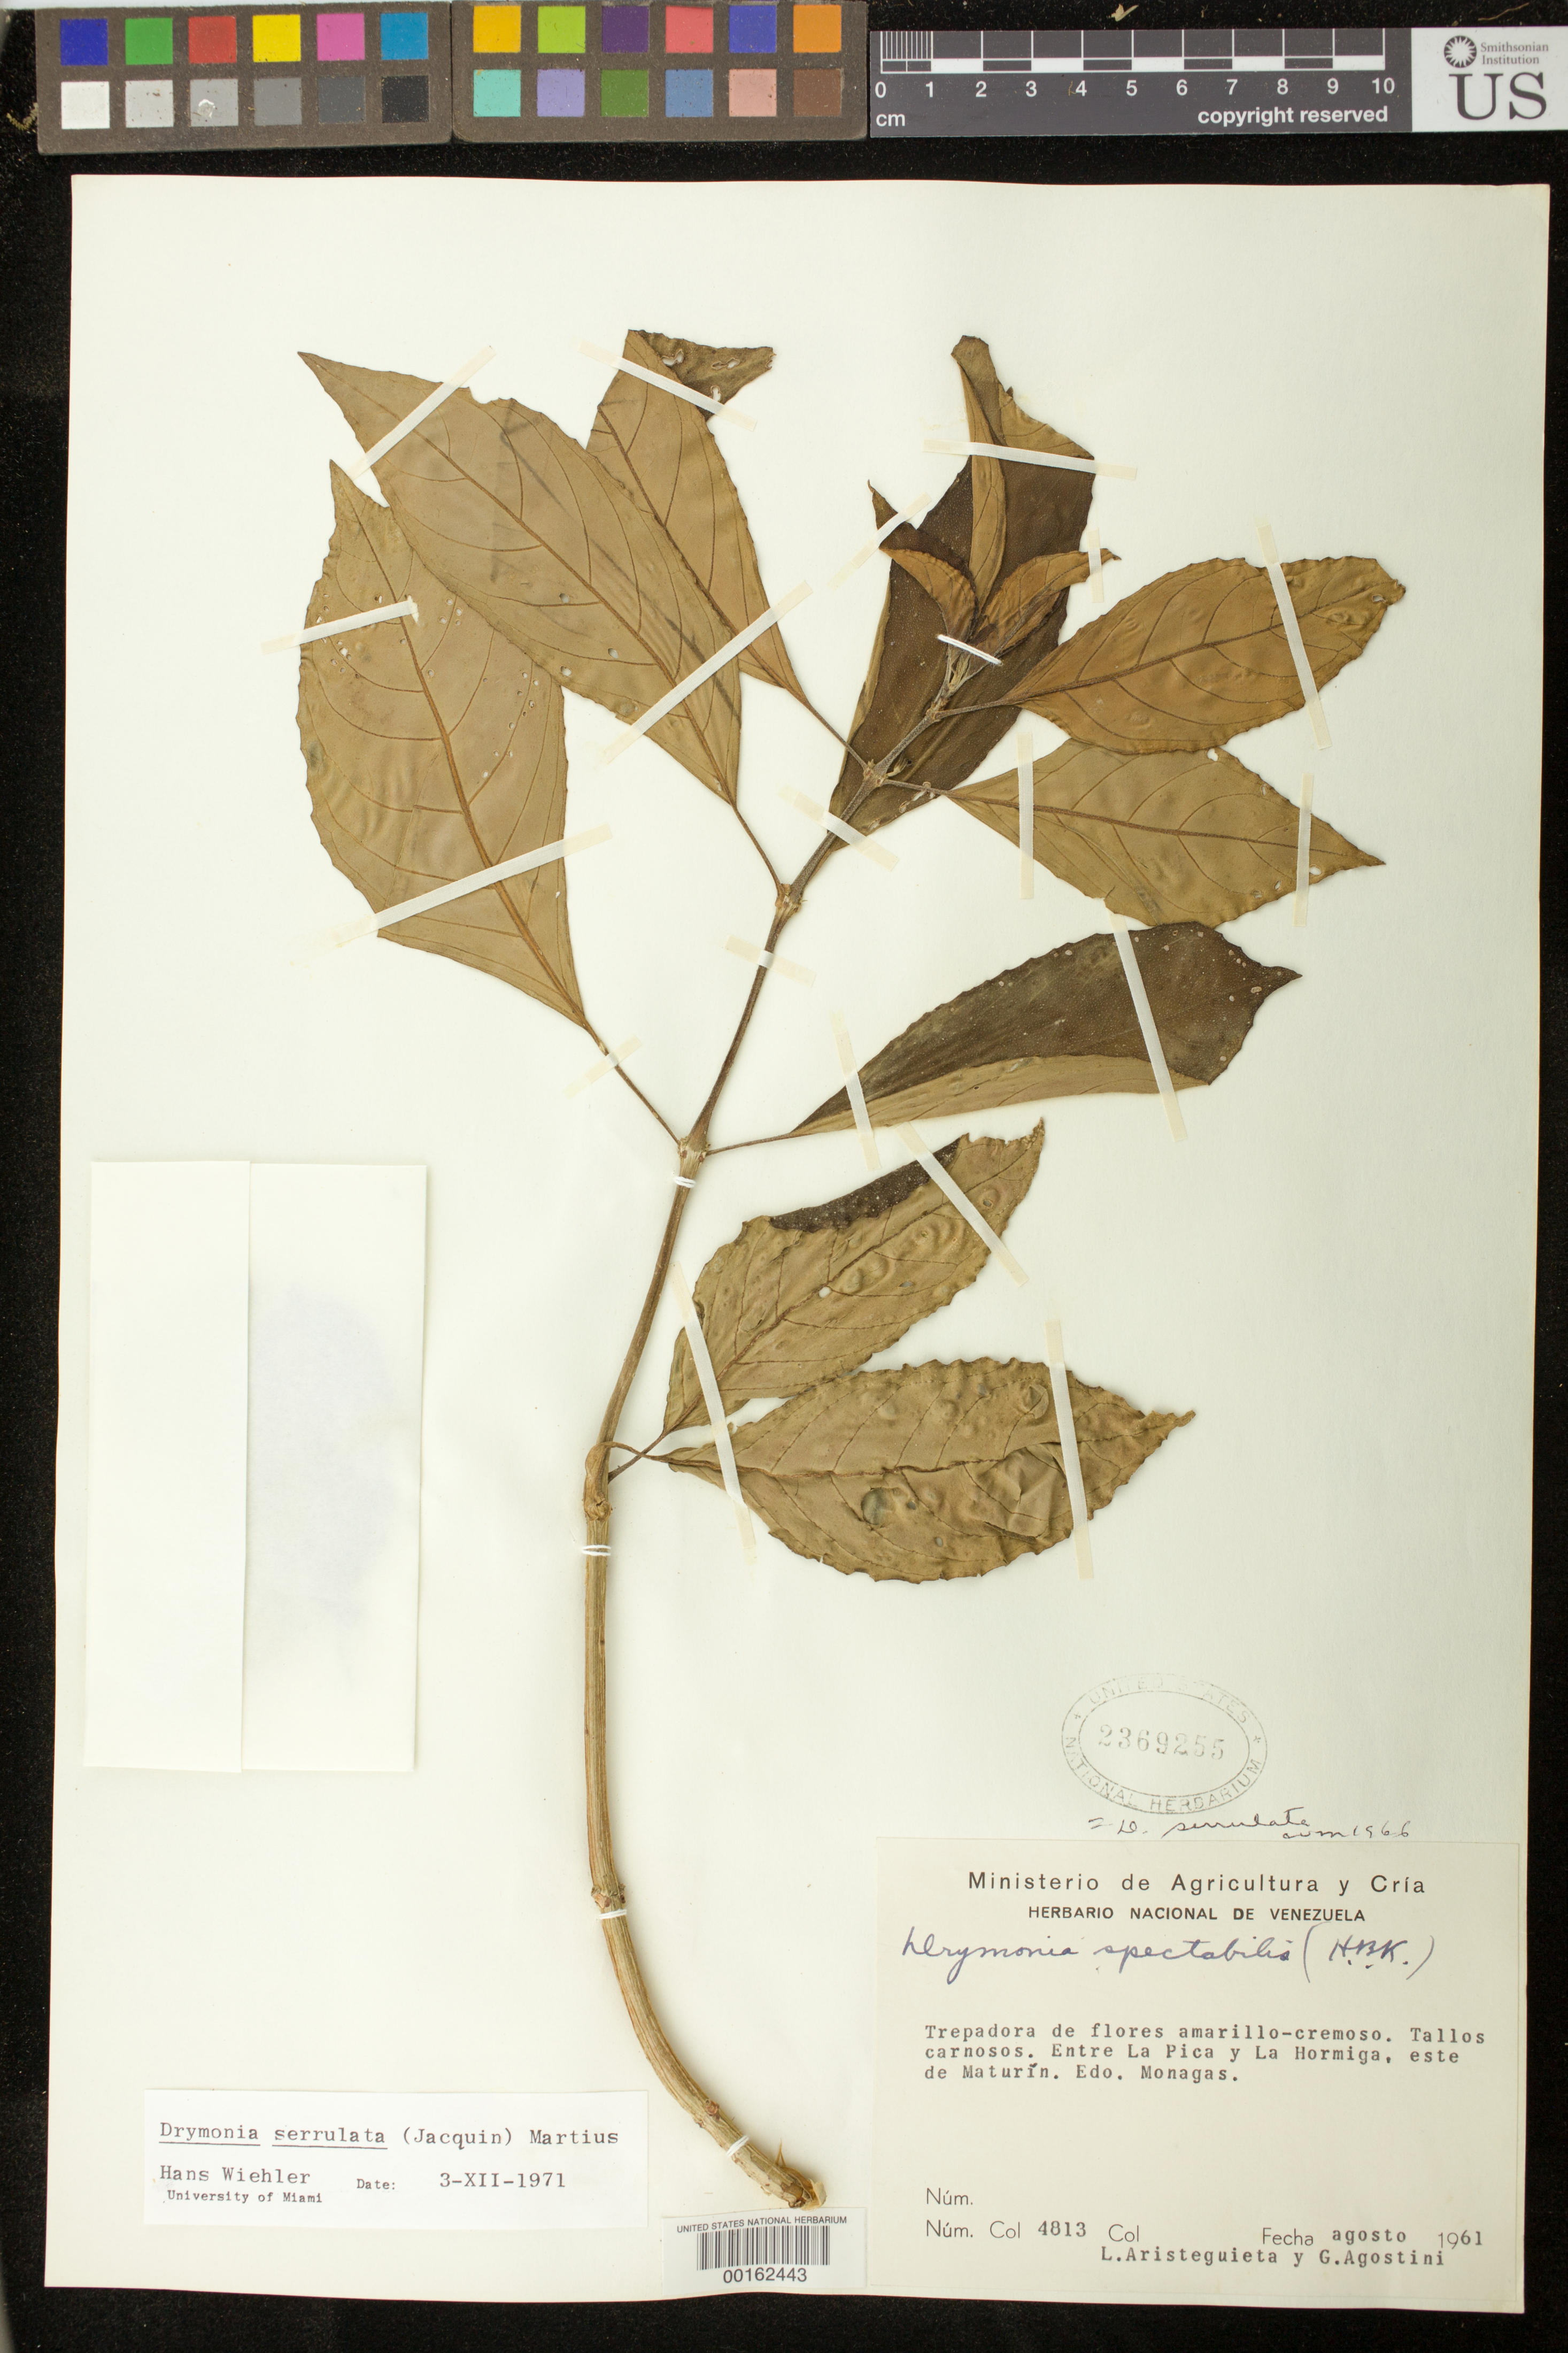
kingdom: Plantae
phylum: Tracheophyta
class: Magnoliopsida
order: Lamiales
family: Gesneriaceae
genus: Drymonia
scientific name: Drymonia serrulata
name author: (Jacq.) Mart.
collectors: L. Aristeguieta & G. Agostini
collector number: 4813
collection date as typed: Aug 1961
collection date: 1961-08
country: Venezuela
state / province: Monagas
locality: Between La Pica and La Hormiga, E of Maturin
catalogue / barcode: US 2369255